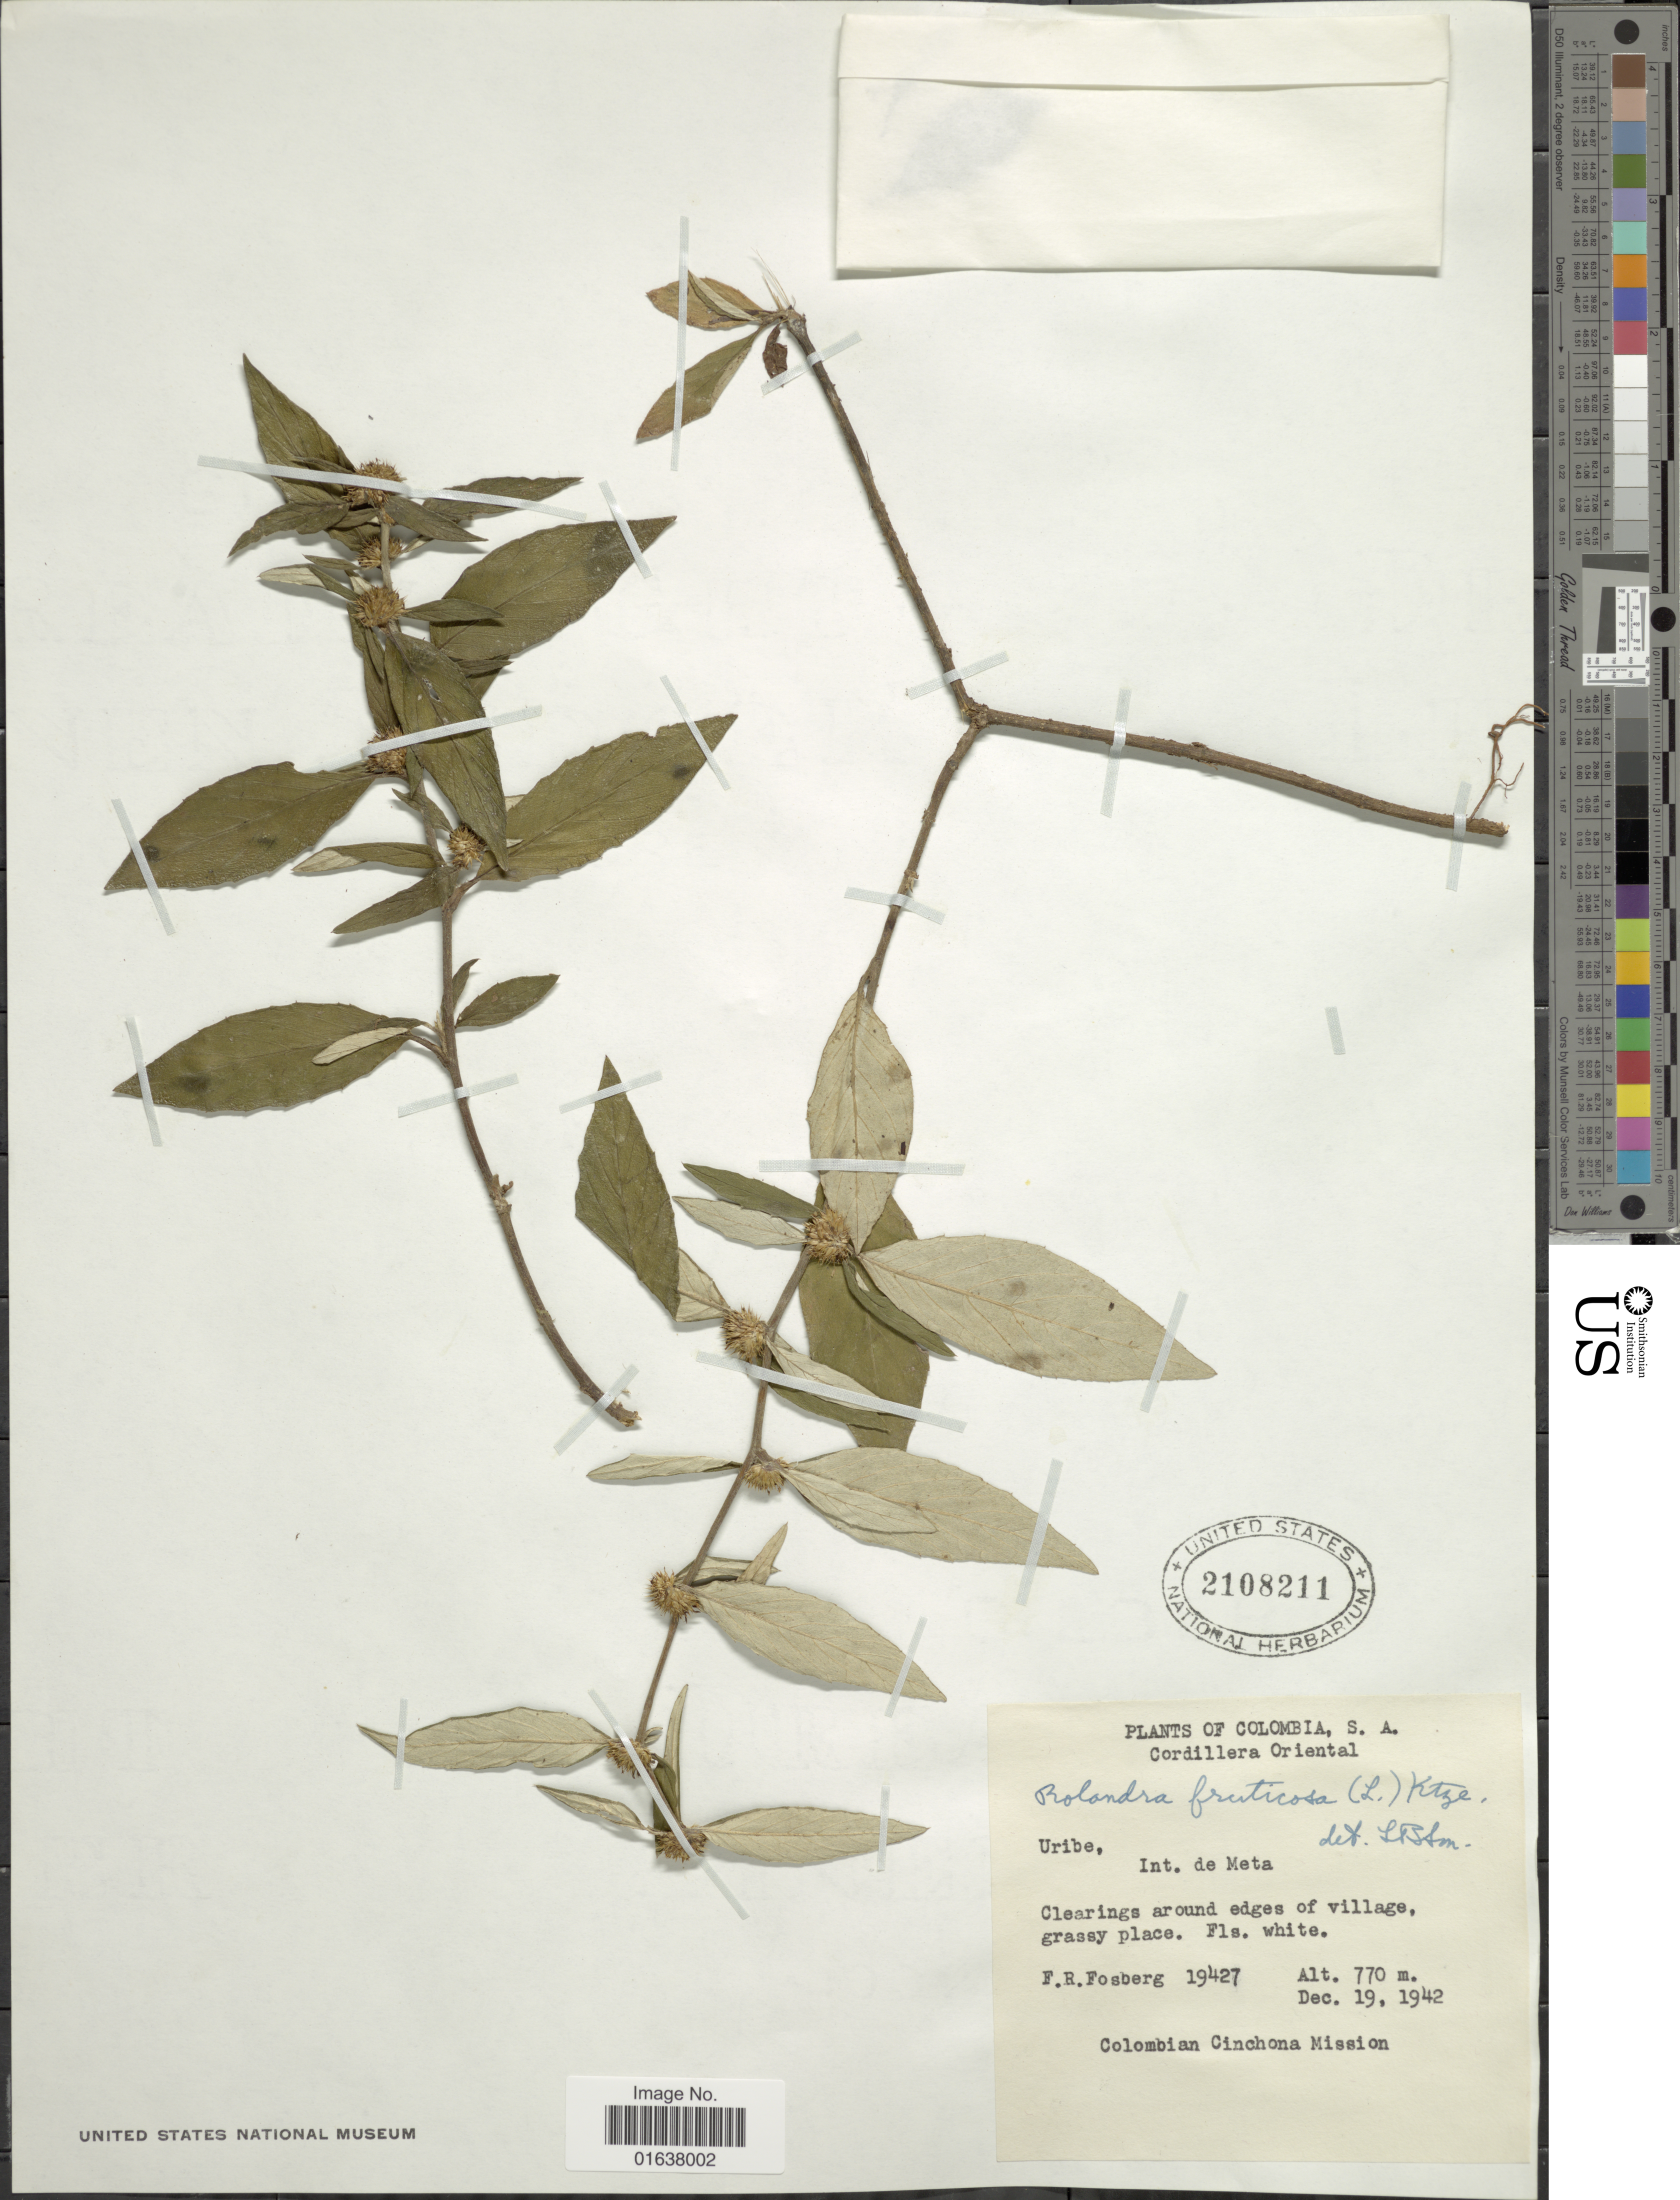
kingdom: Plantae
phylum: Tracheophyta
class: Magnoliopsida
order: Asterales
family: Asteraceae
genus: Rolandra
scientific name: Rolandra fruticosa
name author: (L.) Kuntze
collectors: F. R. Fosberg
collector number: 19427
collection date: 1942-12-19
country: Colombia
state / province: Meta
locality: Uribe, Int. de Meta. Cordillera Oriental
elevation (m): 770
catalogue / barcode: US 2108211